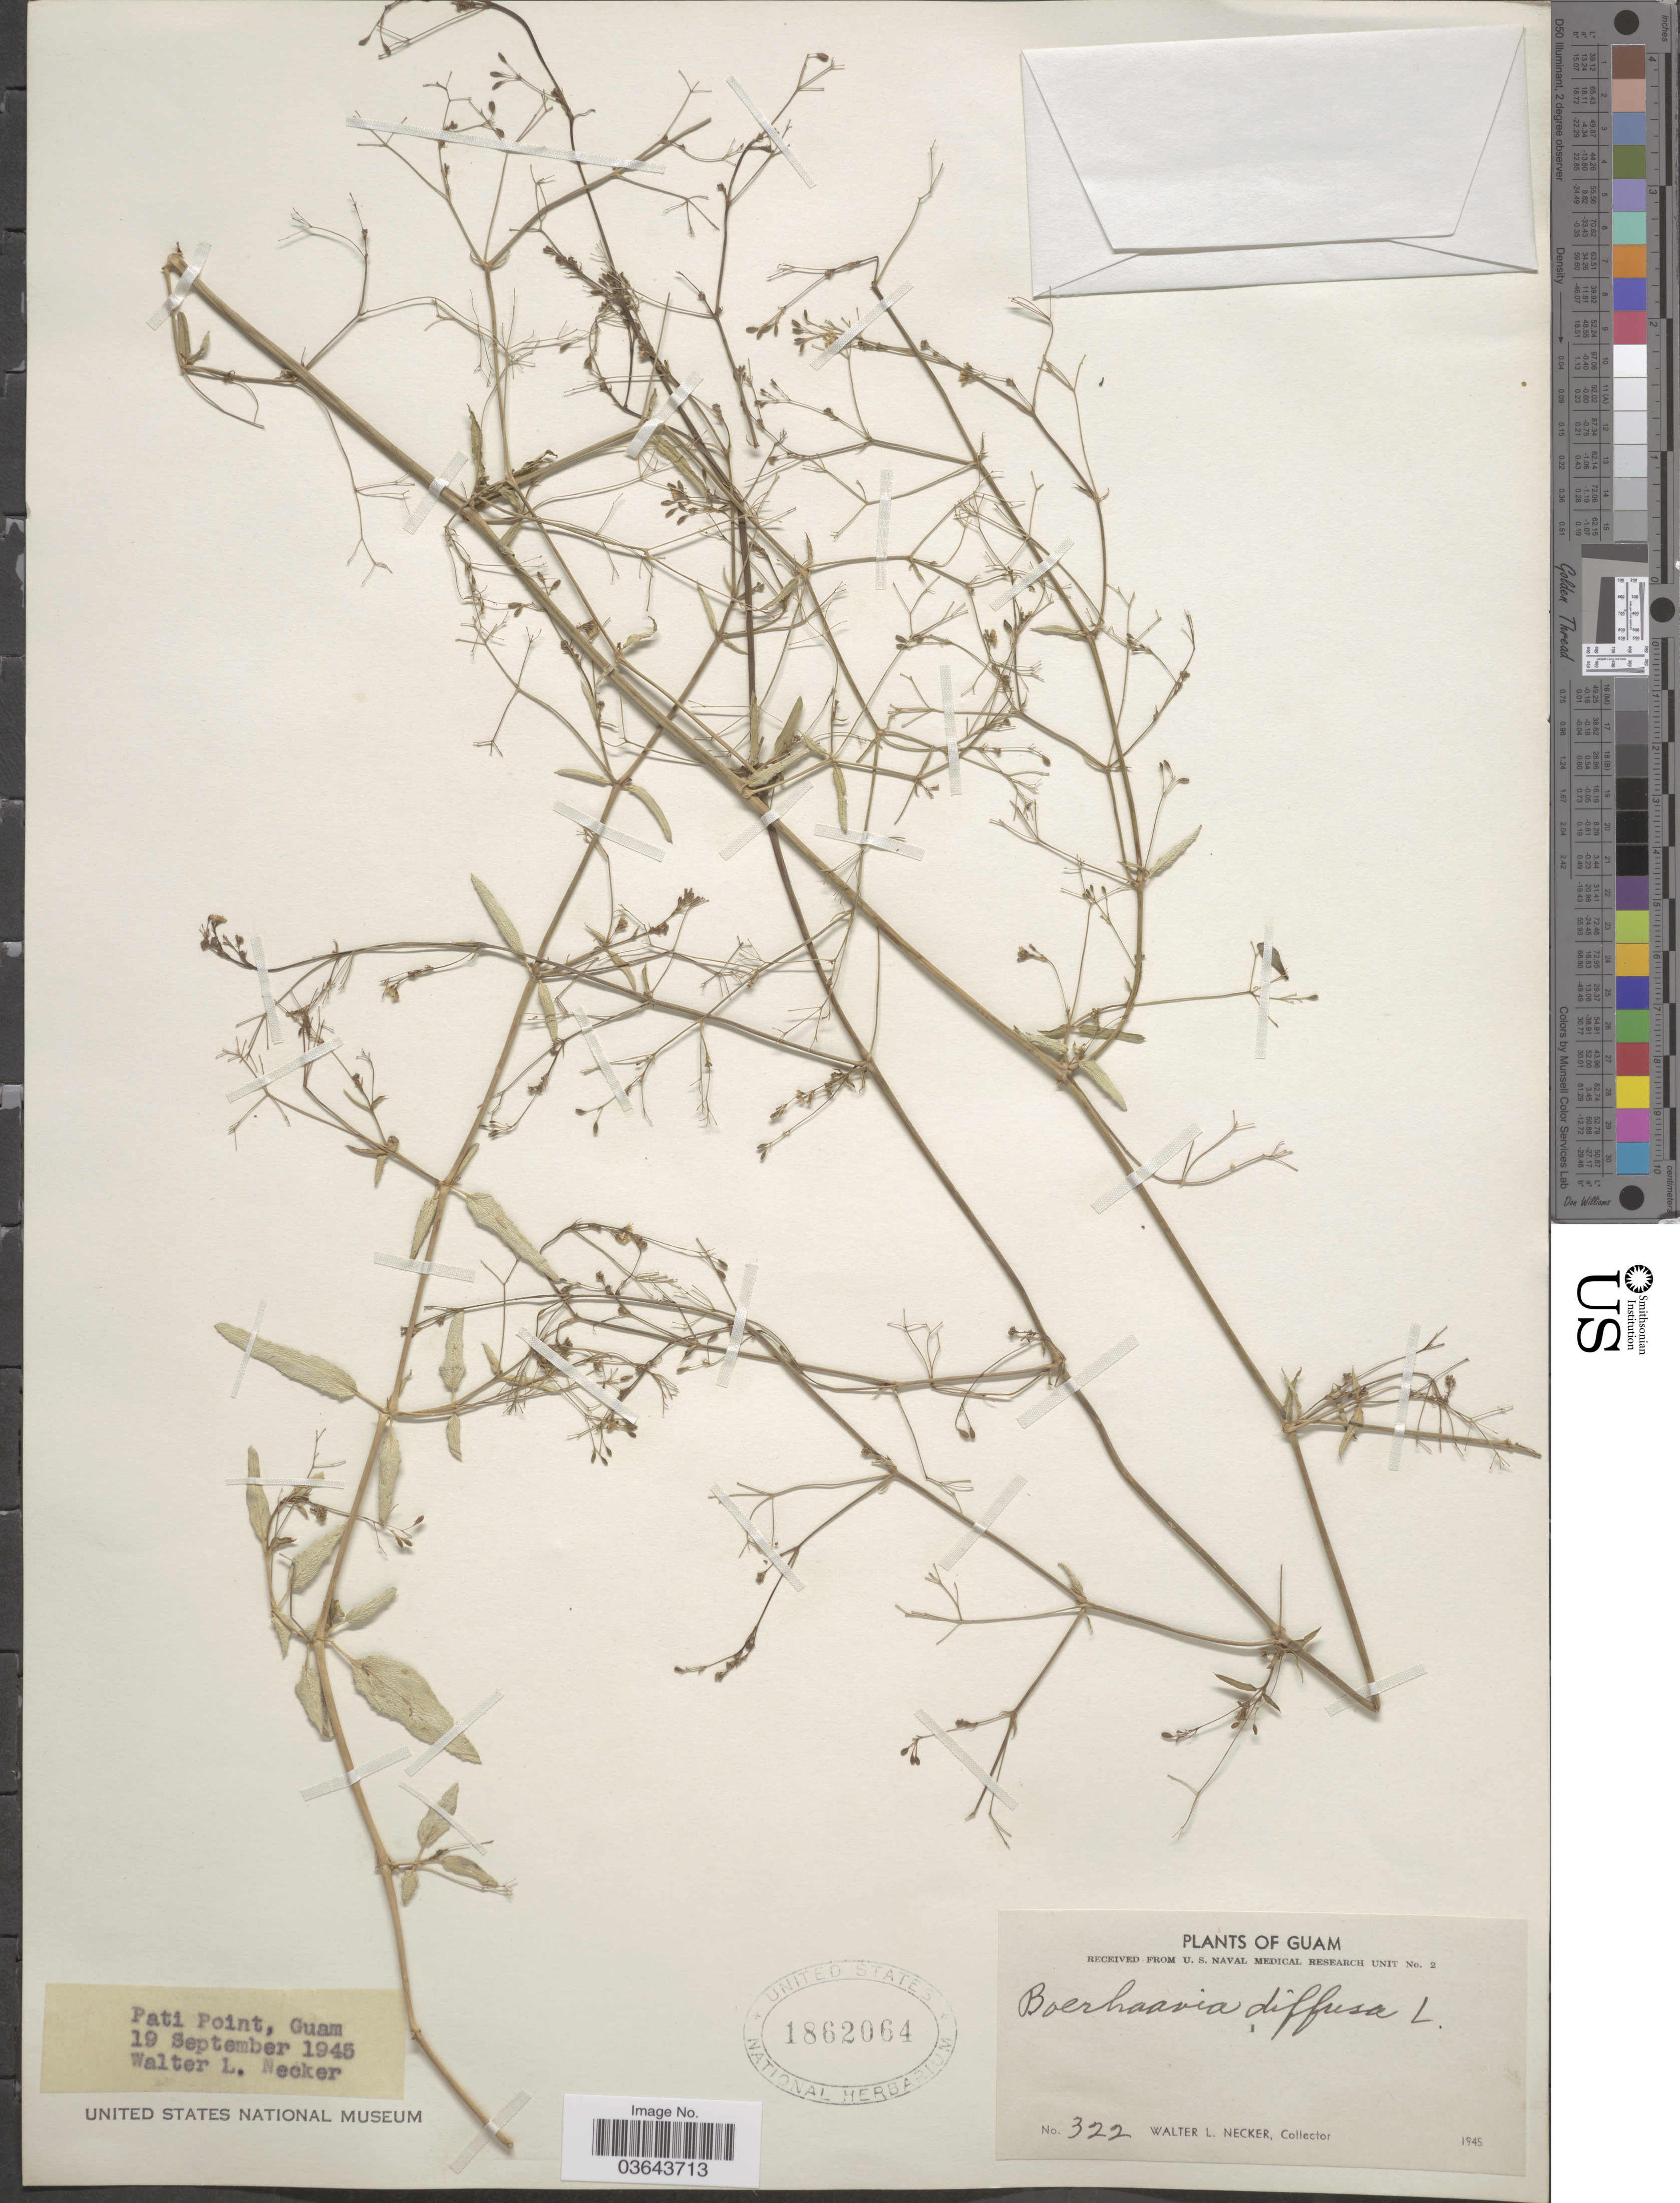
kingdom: Plantae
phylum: Tracheophyta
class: Magnoliopsida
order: Caryophyllales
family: Nyctaginaceae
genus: Boerhavia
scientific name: Boerhavia diffusa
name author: L.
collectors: W. L. Necker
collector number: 322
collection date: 1945-09-19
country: Guam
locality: Pati Point.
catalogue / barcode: US 1862064